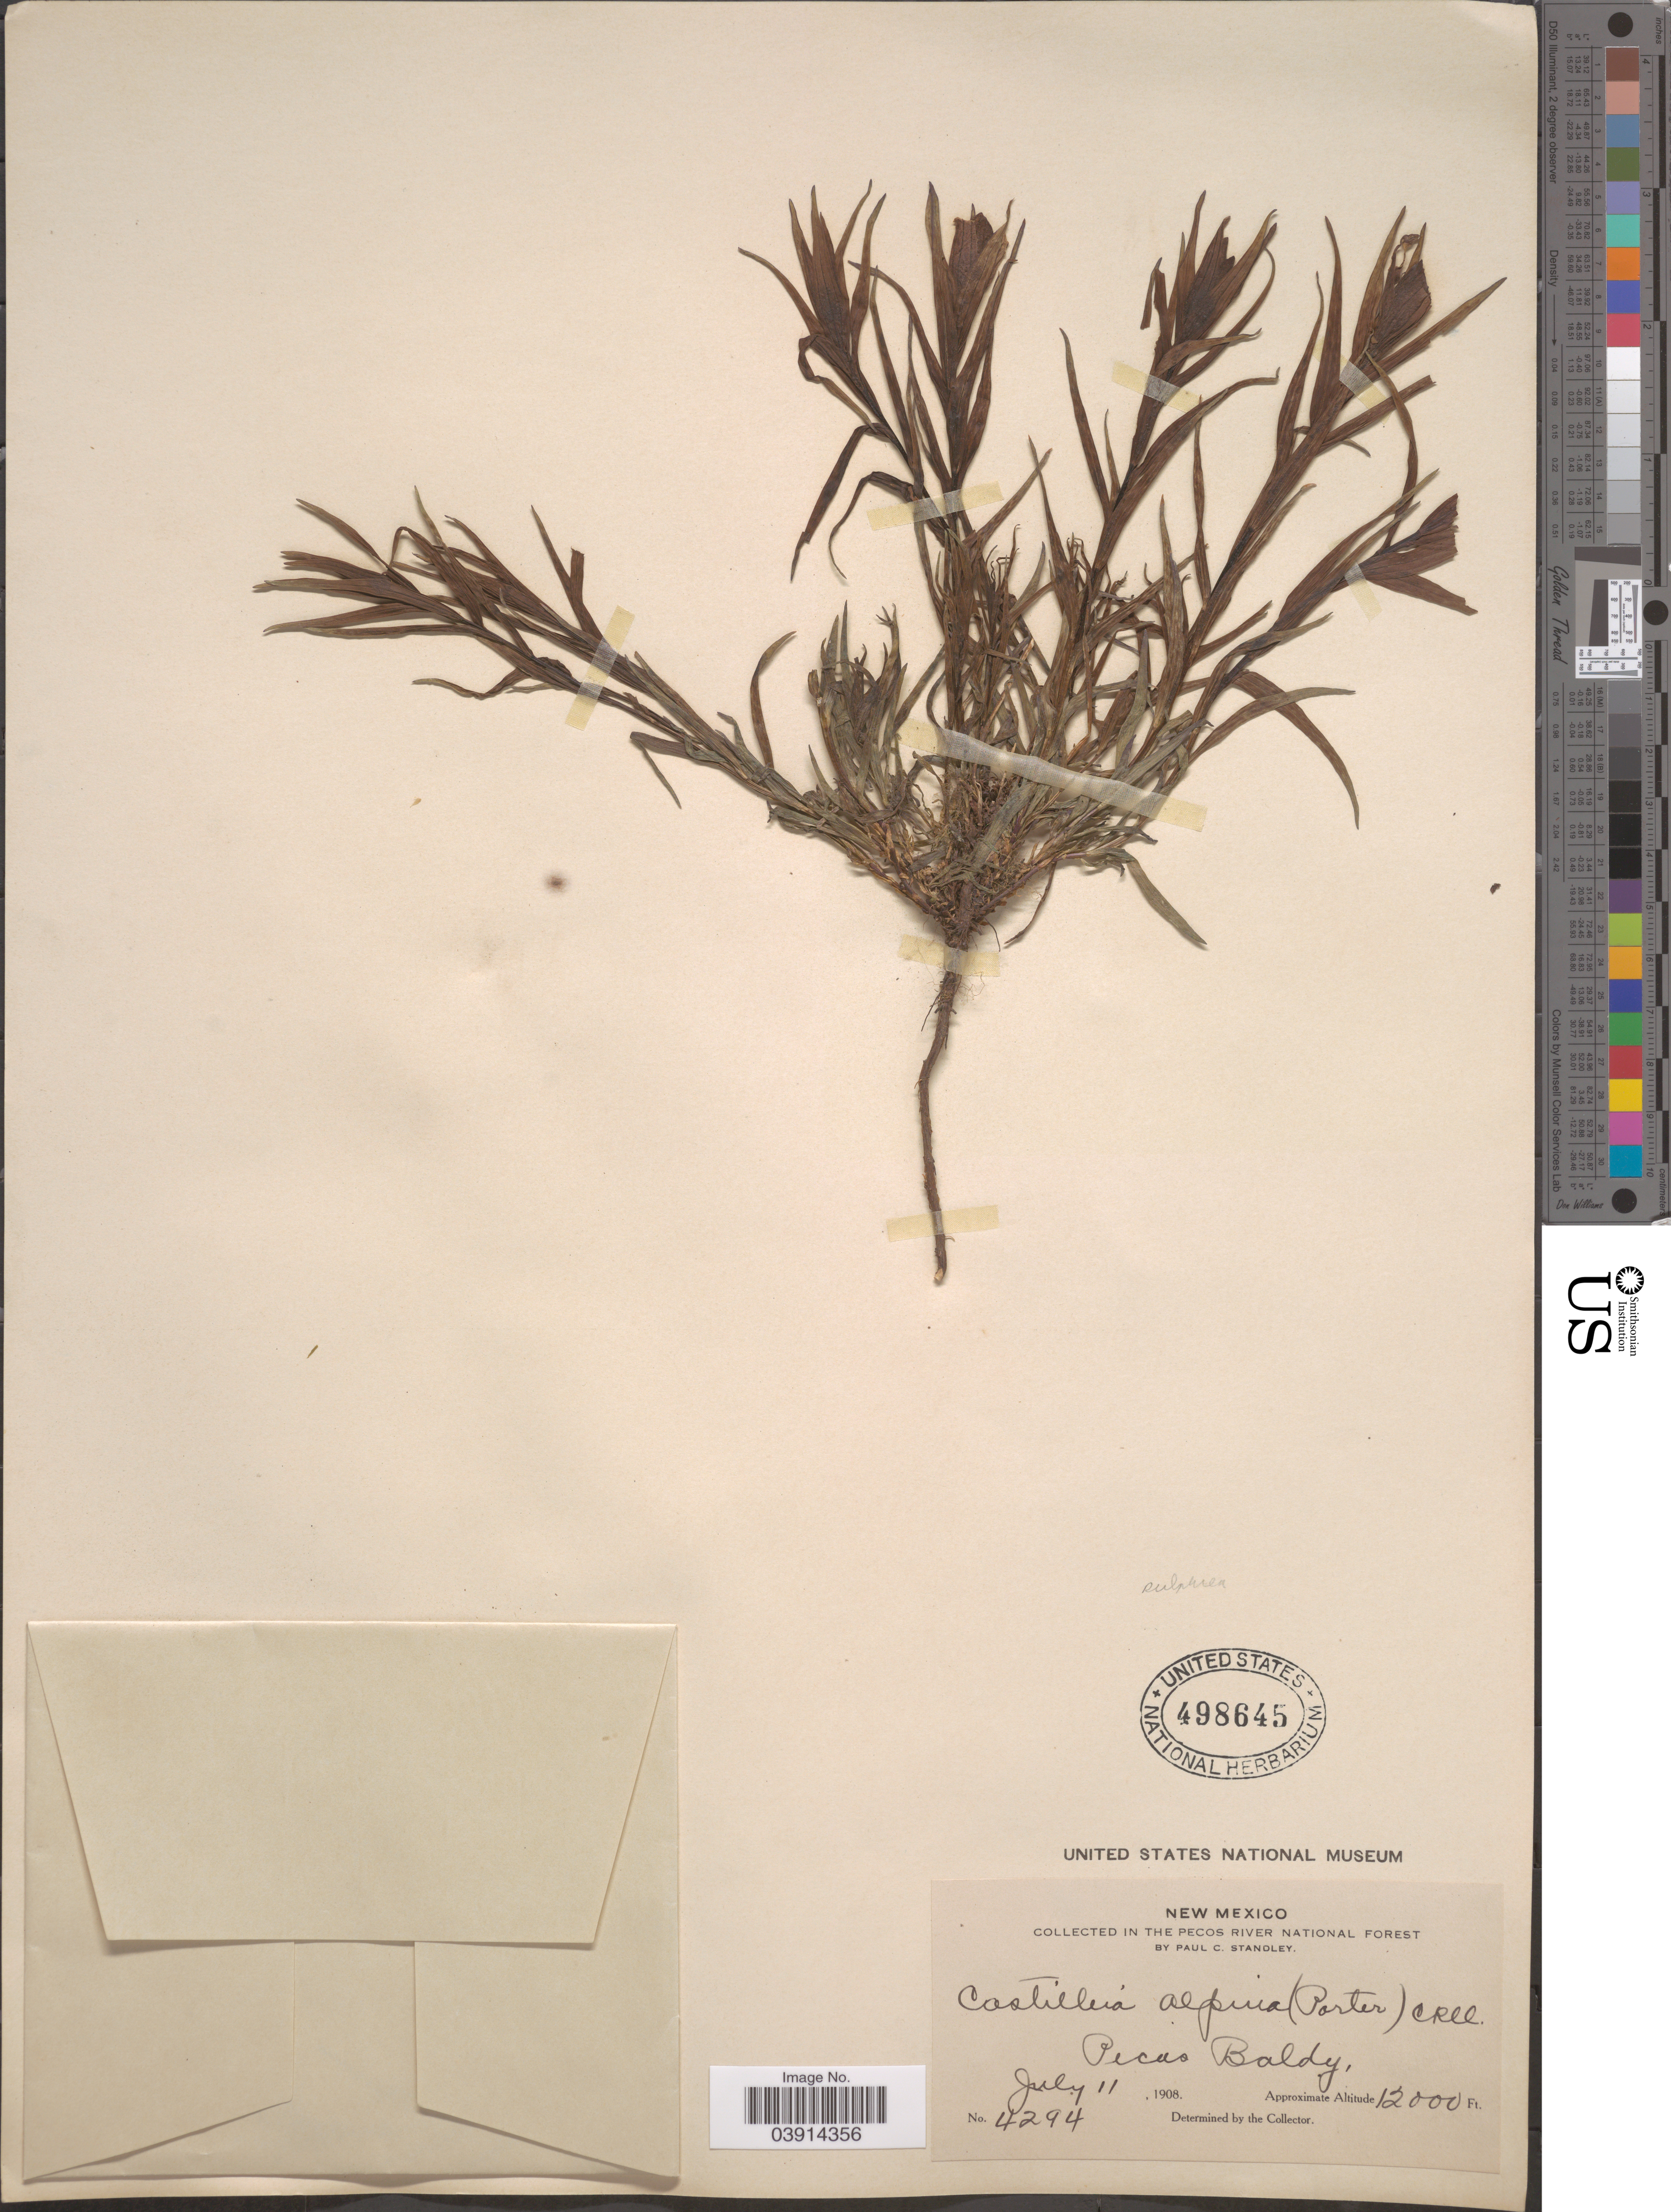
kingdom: Plantae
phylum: Tracheophyta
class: Magnoliopsida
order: Lamiales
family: Orobanchaceae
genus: Castilleja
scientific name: Castilleja sulphurea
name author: Rydb.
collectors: P. C. Standley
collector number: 4294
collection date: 1908-07-11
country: United States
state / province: New Mexico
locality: In the Pecos River National Forest. Pecos Baldy.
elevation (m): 3658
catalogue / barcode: US 498645